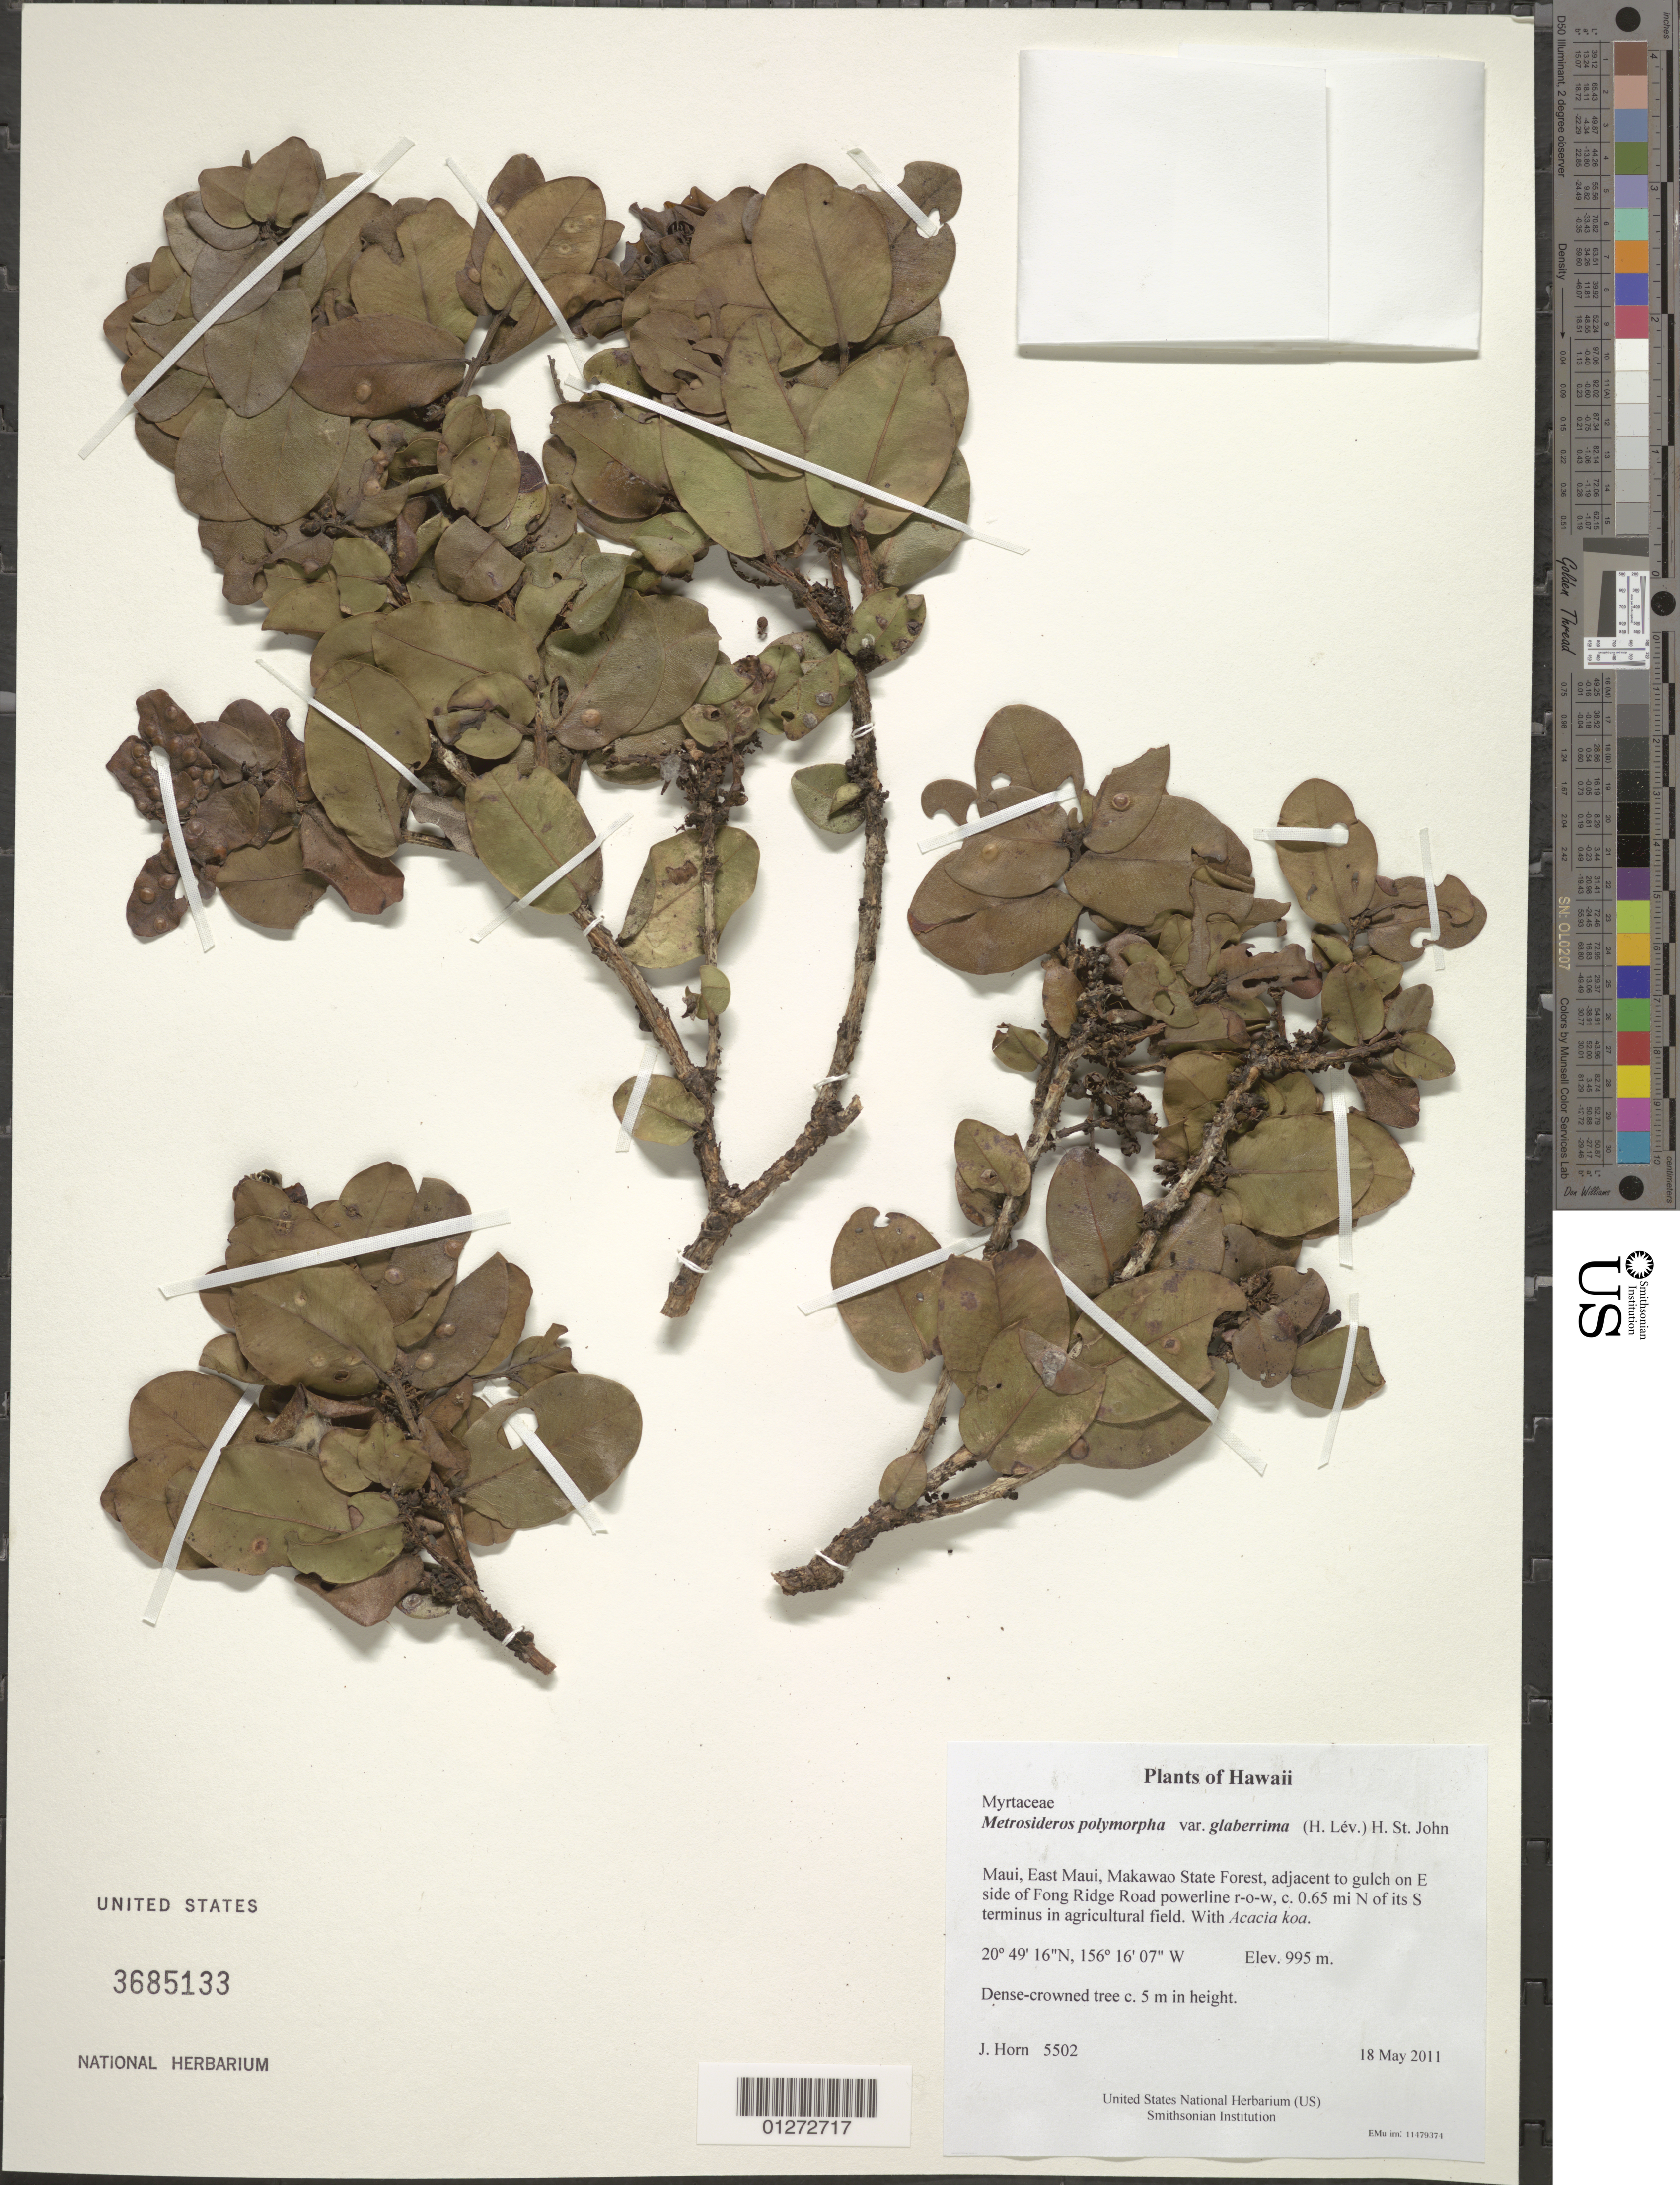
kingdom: Plantae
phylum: Tracheophyta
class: Magnoliopsida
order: Myrtales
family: Myrtaceae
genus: Metrosideros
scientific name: Metrosideros polymorpha var. glaberrima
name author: (H. Lév.) H. St. John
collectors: J. Horn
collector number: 5502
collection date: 2011-05-18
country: United States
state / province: Hawaii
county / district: Maui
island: Maui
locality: East Maui, Makawao State Forest, adjacent to gulch on E side of Fong Ridge Road powerline r-o-w, c. 0.65 mi N of its S terminus in agricultural field.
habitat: Forest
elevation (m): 995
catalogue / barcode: US 3685133